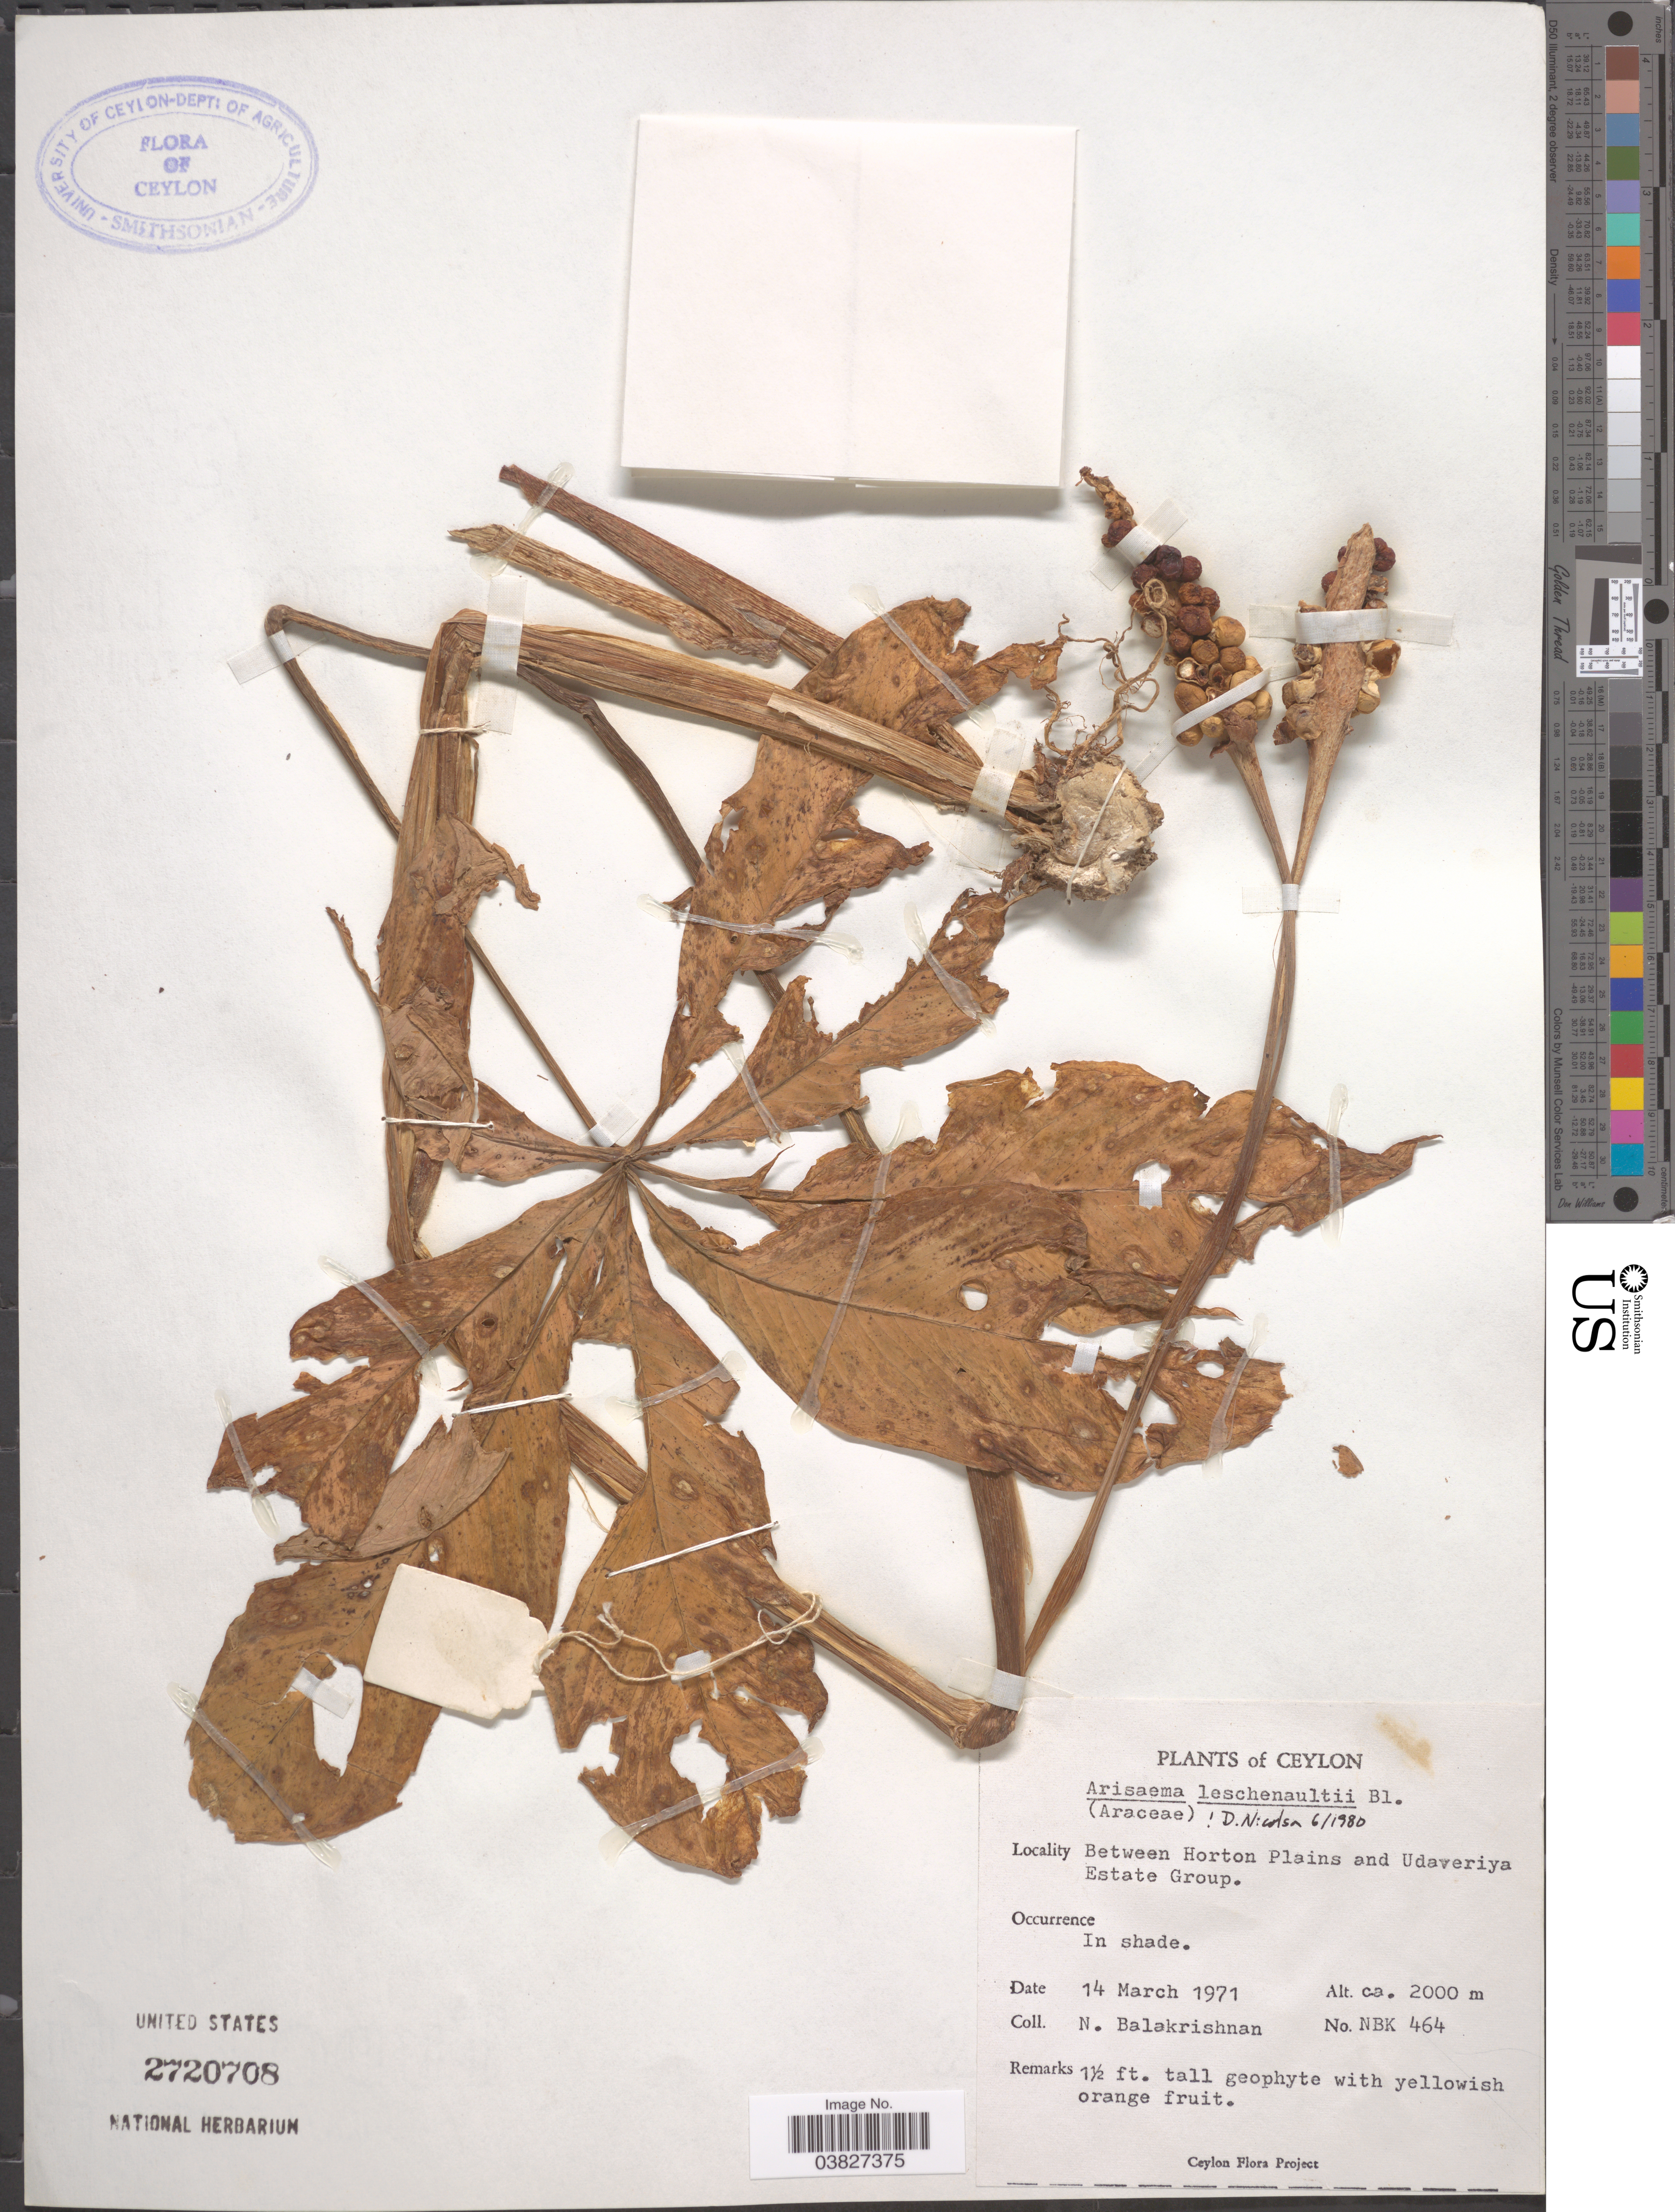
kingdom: Plantae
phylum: Tracheophyta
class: Liliopsida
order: Alismatales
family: Araceae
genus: Arisaema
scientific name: Arisaema leschenaultii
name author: Blume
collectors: N. Balakrishnan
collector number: NBK464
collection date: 1971-03-14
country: Sri Lanka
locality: Ceylon. Between Horton Plains and Udaveriya Estate Group.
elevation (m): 2000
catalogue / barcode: US 2720708